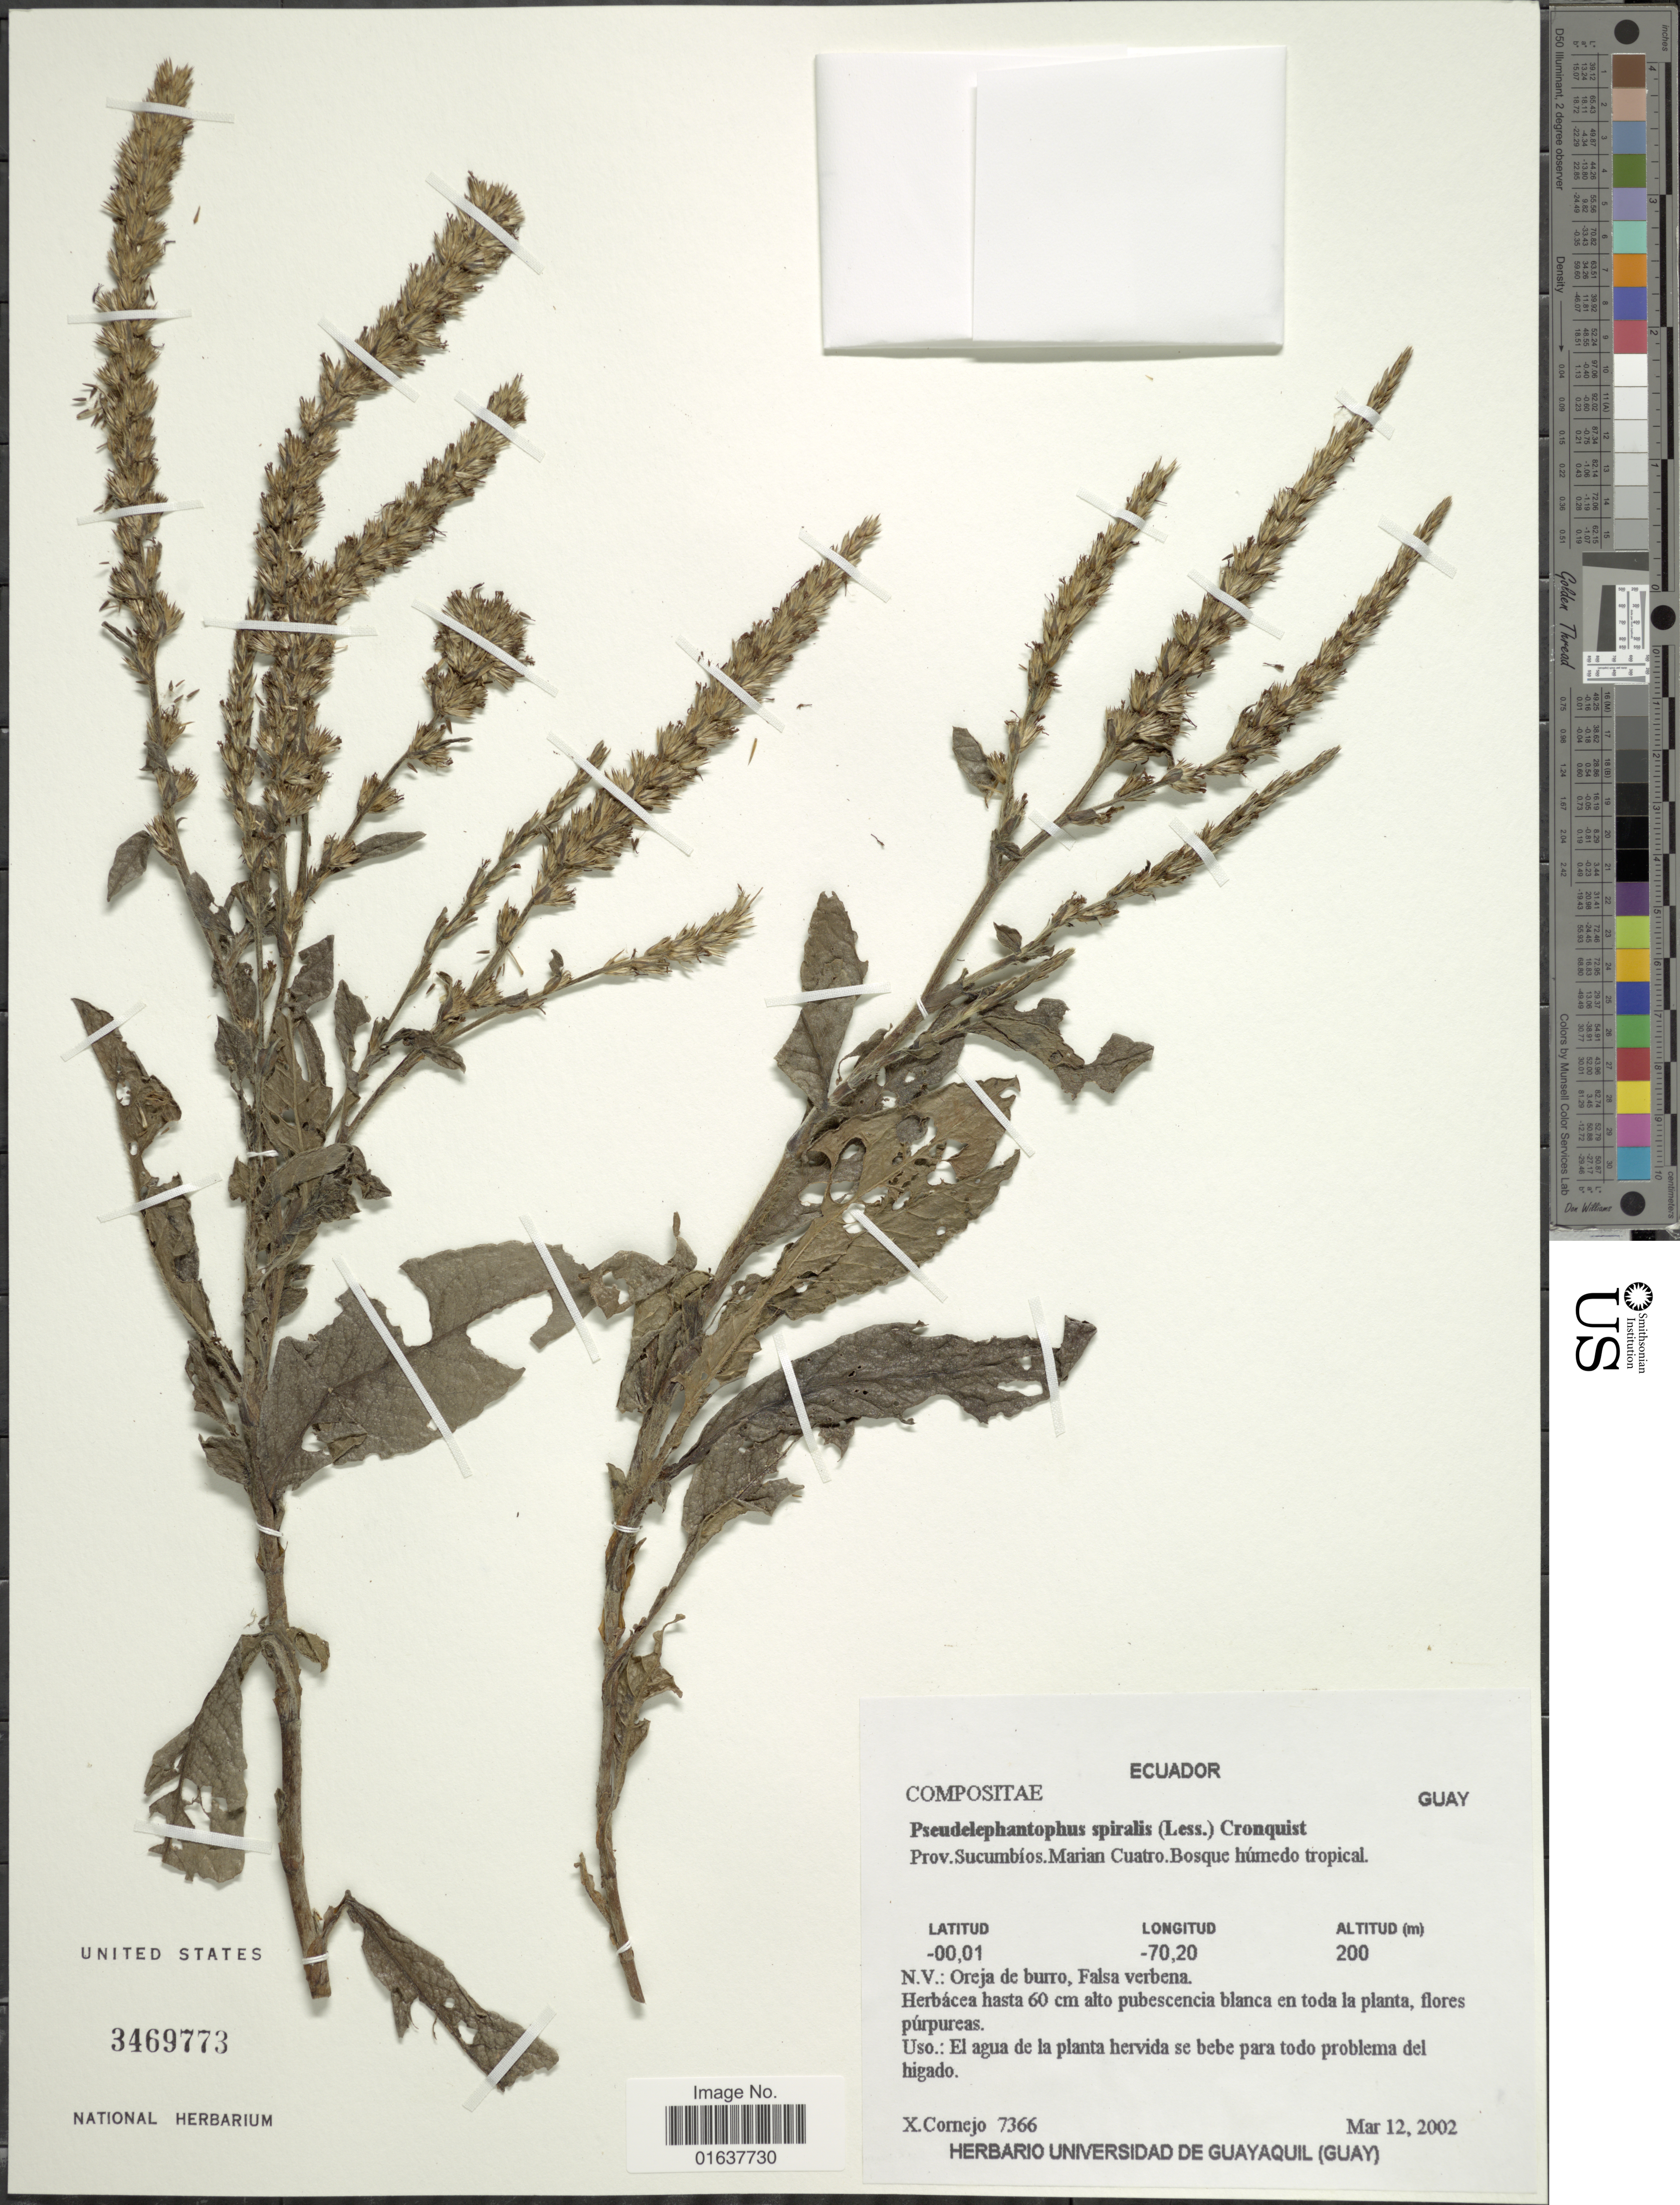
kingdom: Plantae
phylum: Tracheophyta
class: Magnoliopsida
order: Asterales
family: Asteraceae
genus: Pseudelephantopus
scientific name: Pseudelephantopus spiralis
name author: (Less.) Cronquist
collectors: X. F. Cornejo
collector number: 7366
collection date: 2002-03-12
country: Ecuador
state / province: Sucumbíos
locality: Marian Cuatro, bosque humedo tropical, Guay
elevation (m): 200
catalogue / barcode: US 3469773